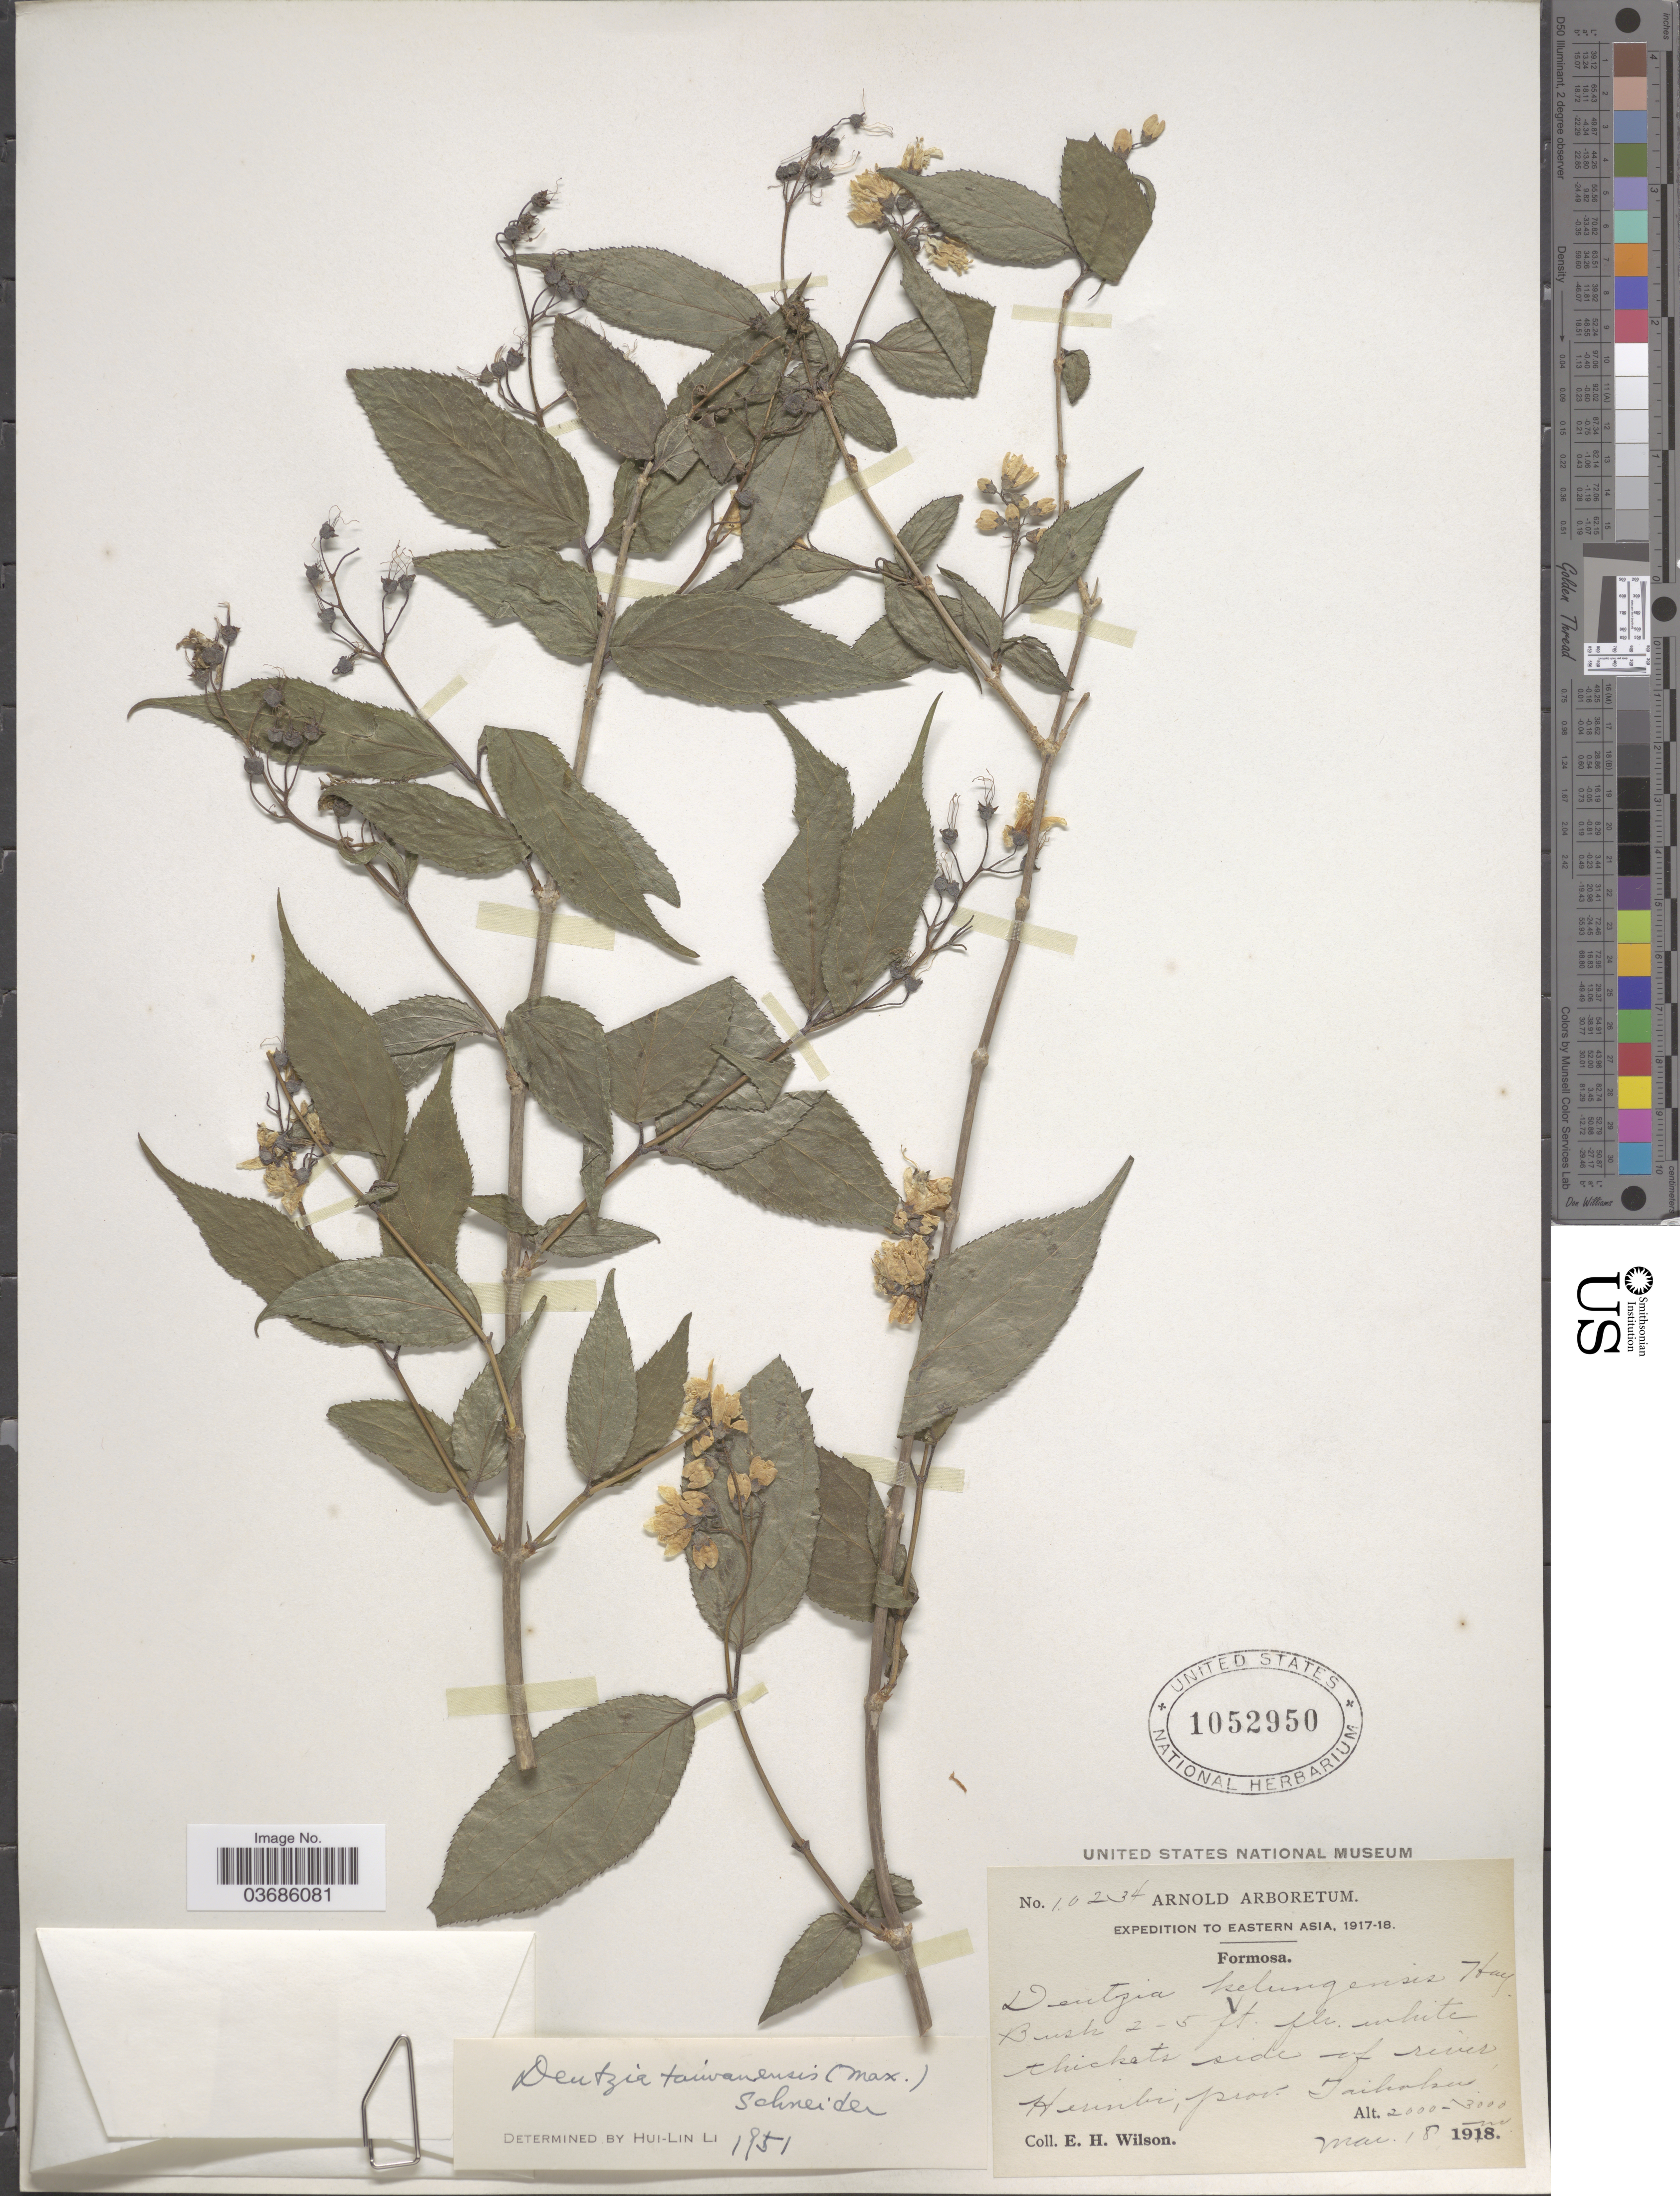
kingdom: Plantae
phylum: Tracheophyta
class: Magnoliopsida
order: Cornales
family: Hydrangeaceae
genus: Deutzia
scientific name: Deutzia taiwanensis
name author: (Maxim.) C.K. Schneid.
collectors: E. Wilson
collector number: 10234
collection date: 1918-05-18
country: Taiwan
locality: Expedition to Eastern Asia, 1917-18. Formosa. Herinbi, prov. Taihoku.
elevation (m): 2000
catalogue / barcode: US 1052950